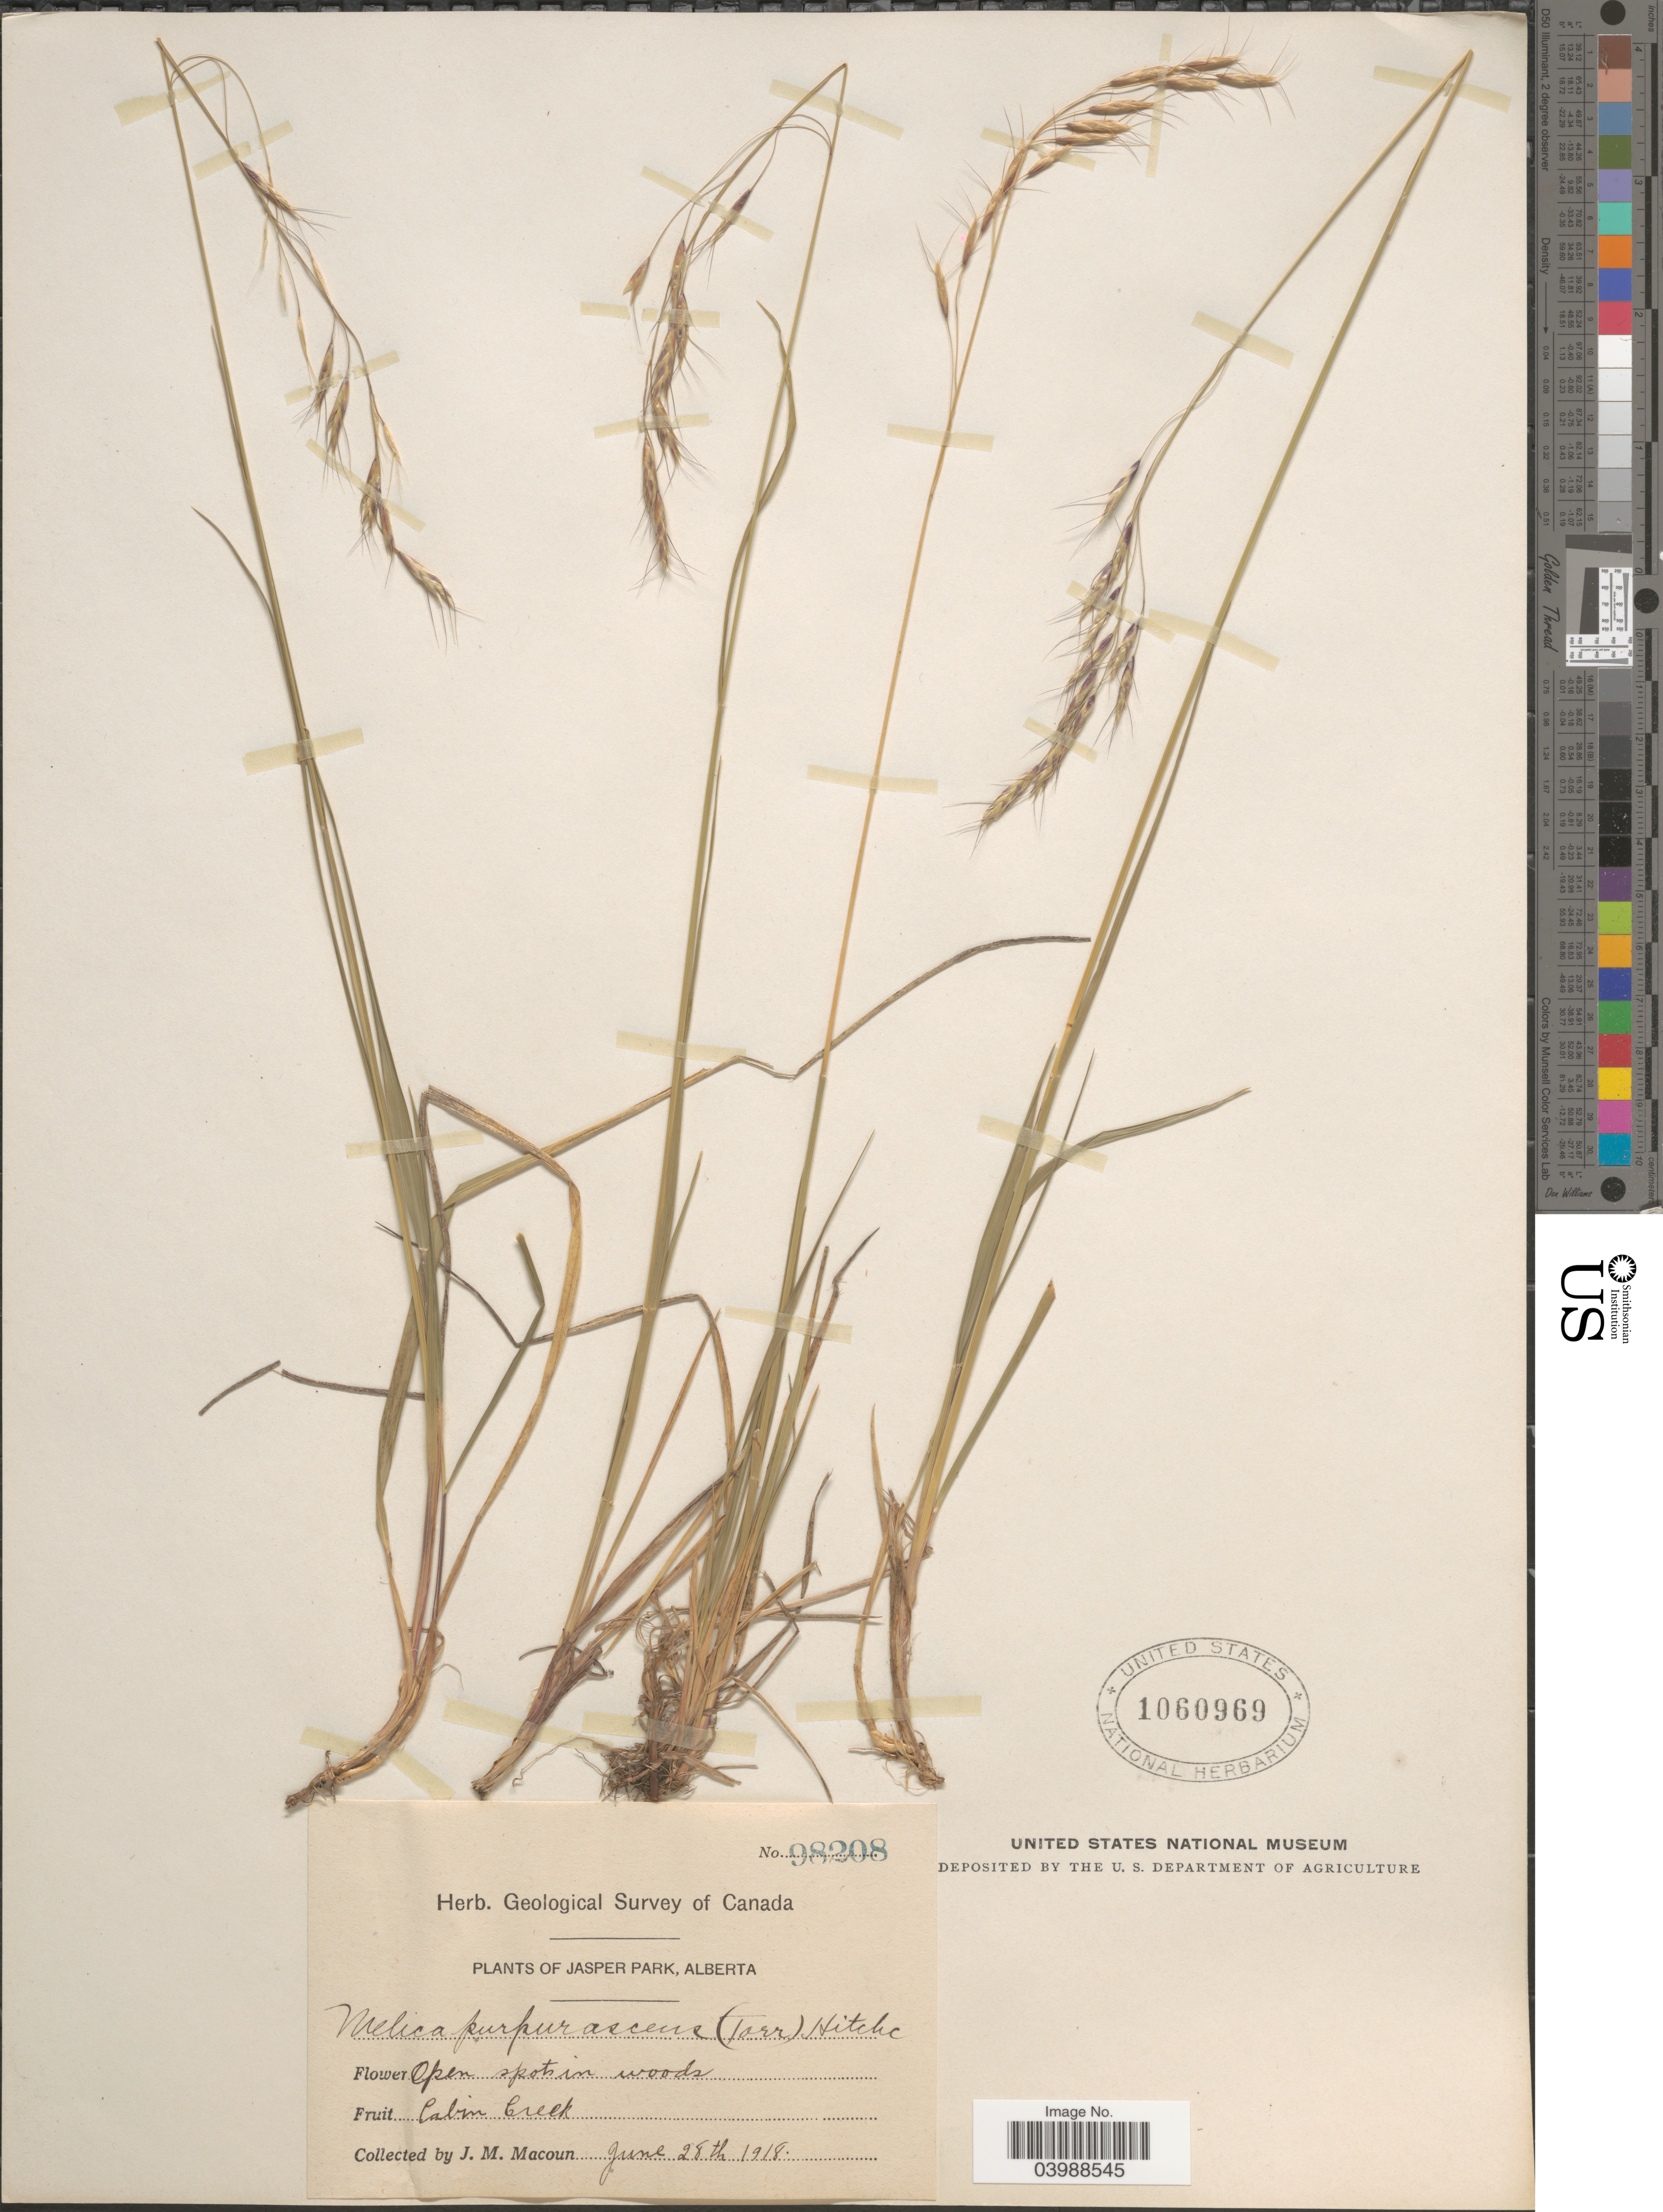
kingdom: Plantae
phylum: Tracheophyta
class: Liliopsida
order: Poales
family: Poaceae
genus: Schizachne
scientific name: Schizachne purpurascens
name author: (Torr.) Swallen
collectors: J. M. Macoun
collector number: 98208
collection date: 1918-06-28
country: Canada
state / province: Alberta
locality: Jasper Park. Cabin Creek.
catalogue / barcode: US 1060969